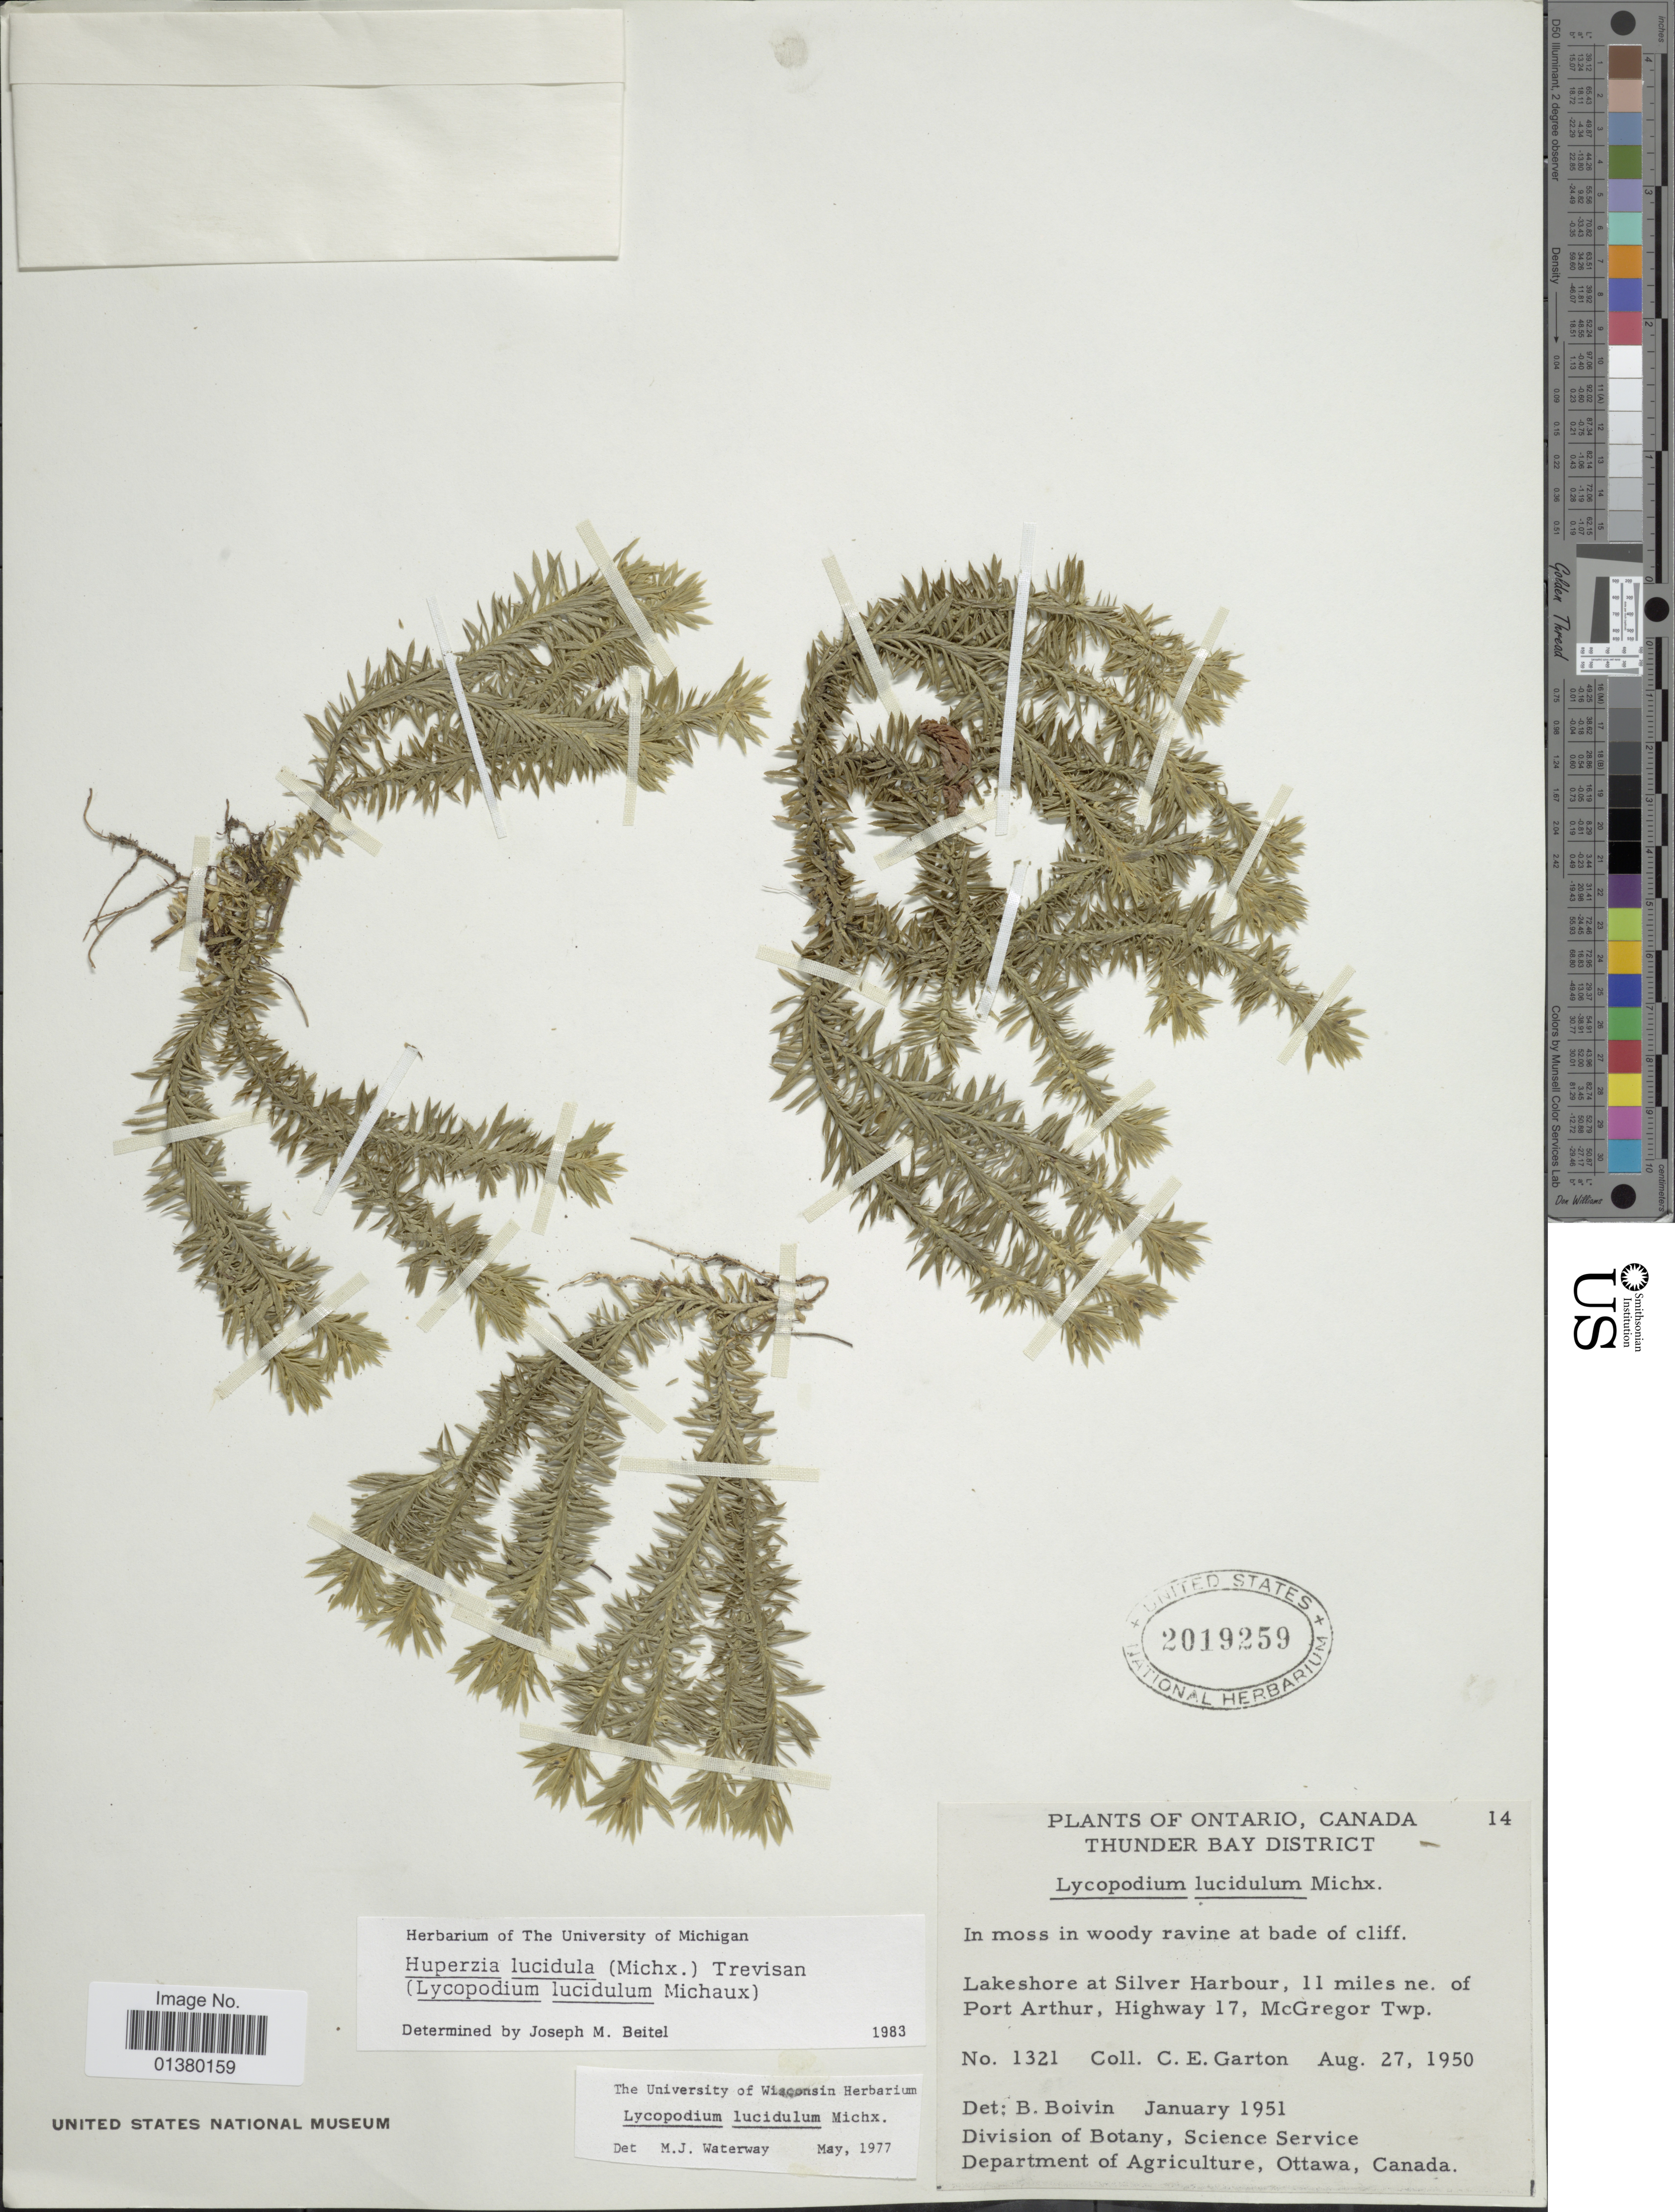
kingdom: Plantae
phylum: Tracheophyta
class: Lycopodiopsida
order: Lycopodiales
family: Lycopodiaceae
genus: Huperzia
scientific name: Huperzia lucidula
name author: (Michx.) Trevis.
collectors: C. E. Garton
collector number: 1321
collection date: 1950-08-27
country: Canada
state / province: Ontario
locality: Thunder bay District, Lakeshore at Silver Harbour, 11 miles ne. of Port Arthur, Highway 17, McGregor Twp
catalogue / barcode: US 2019259